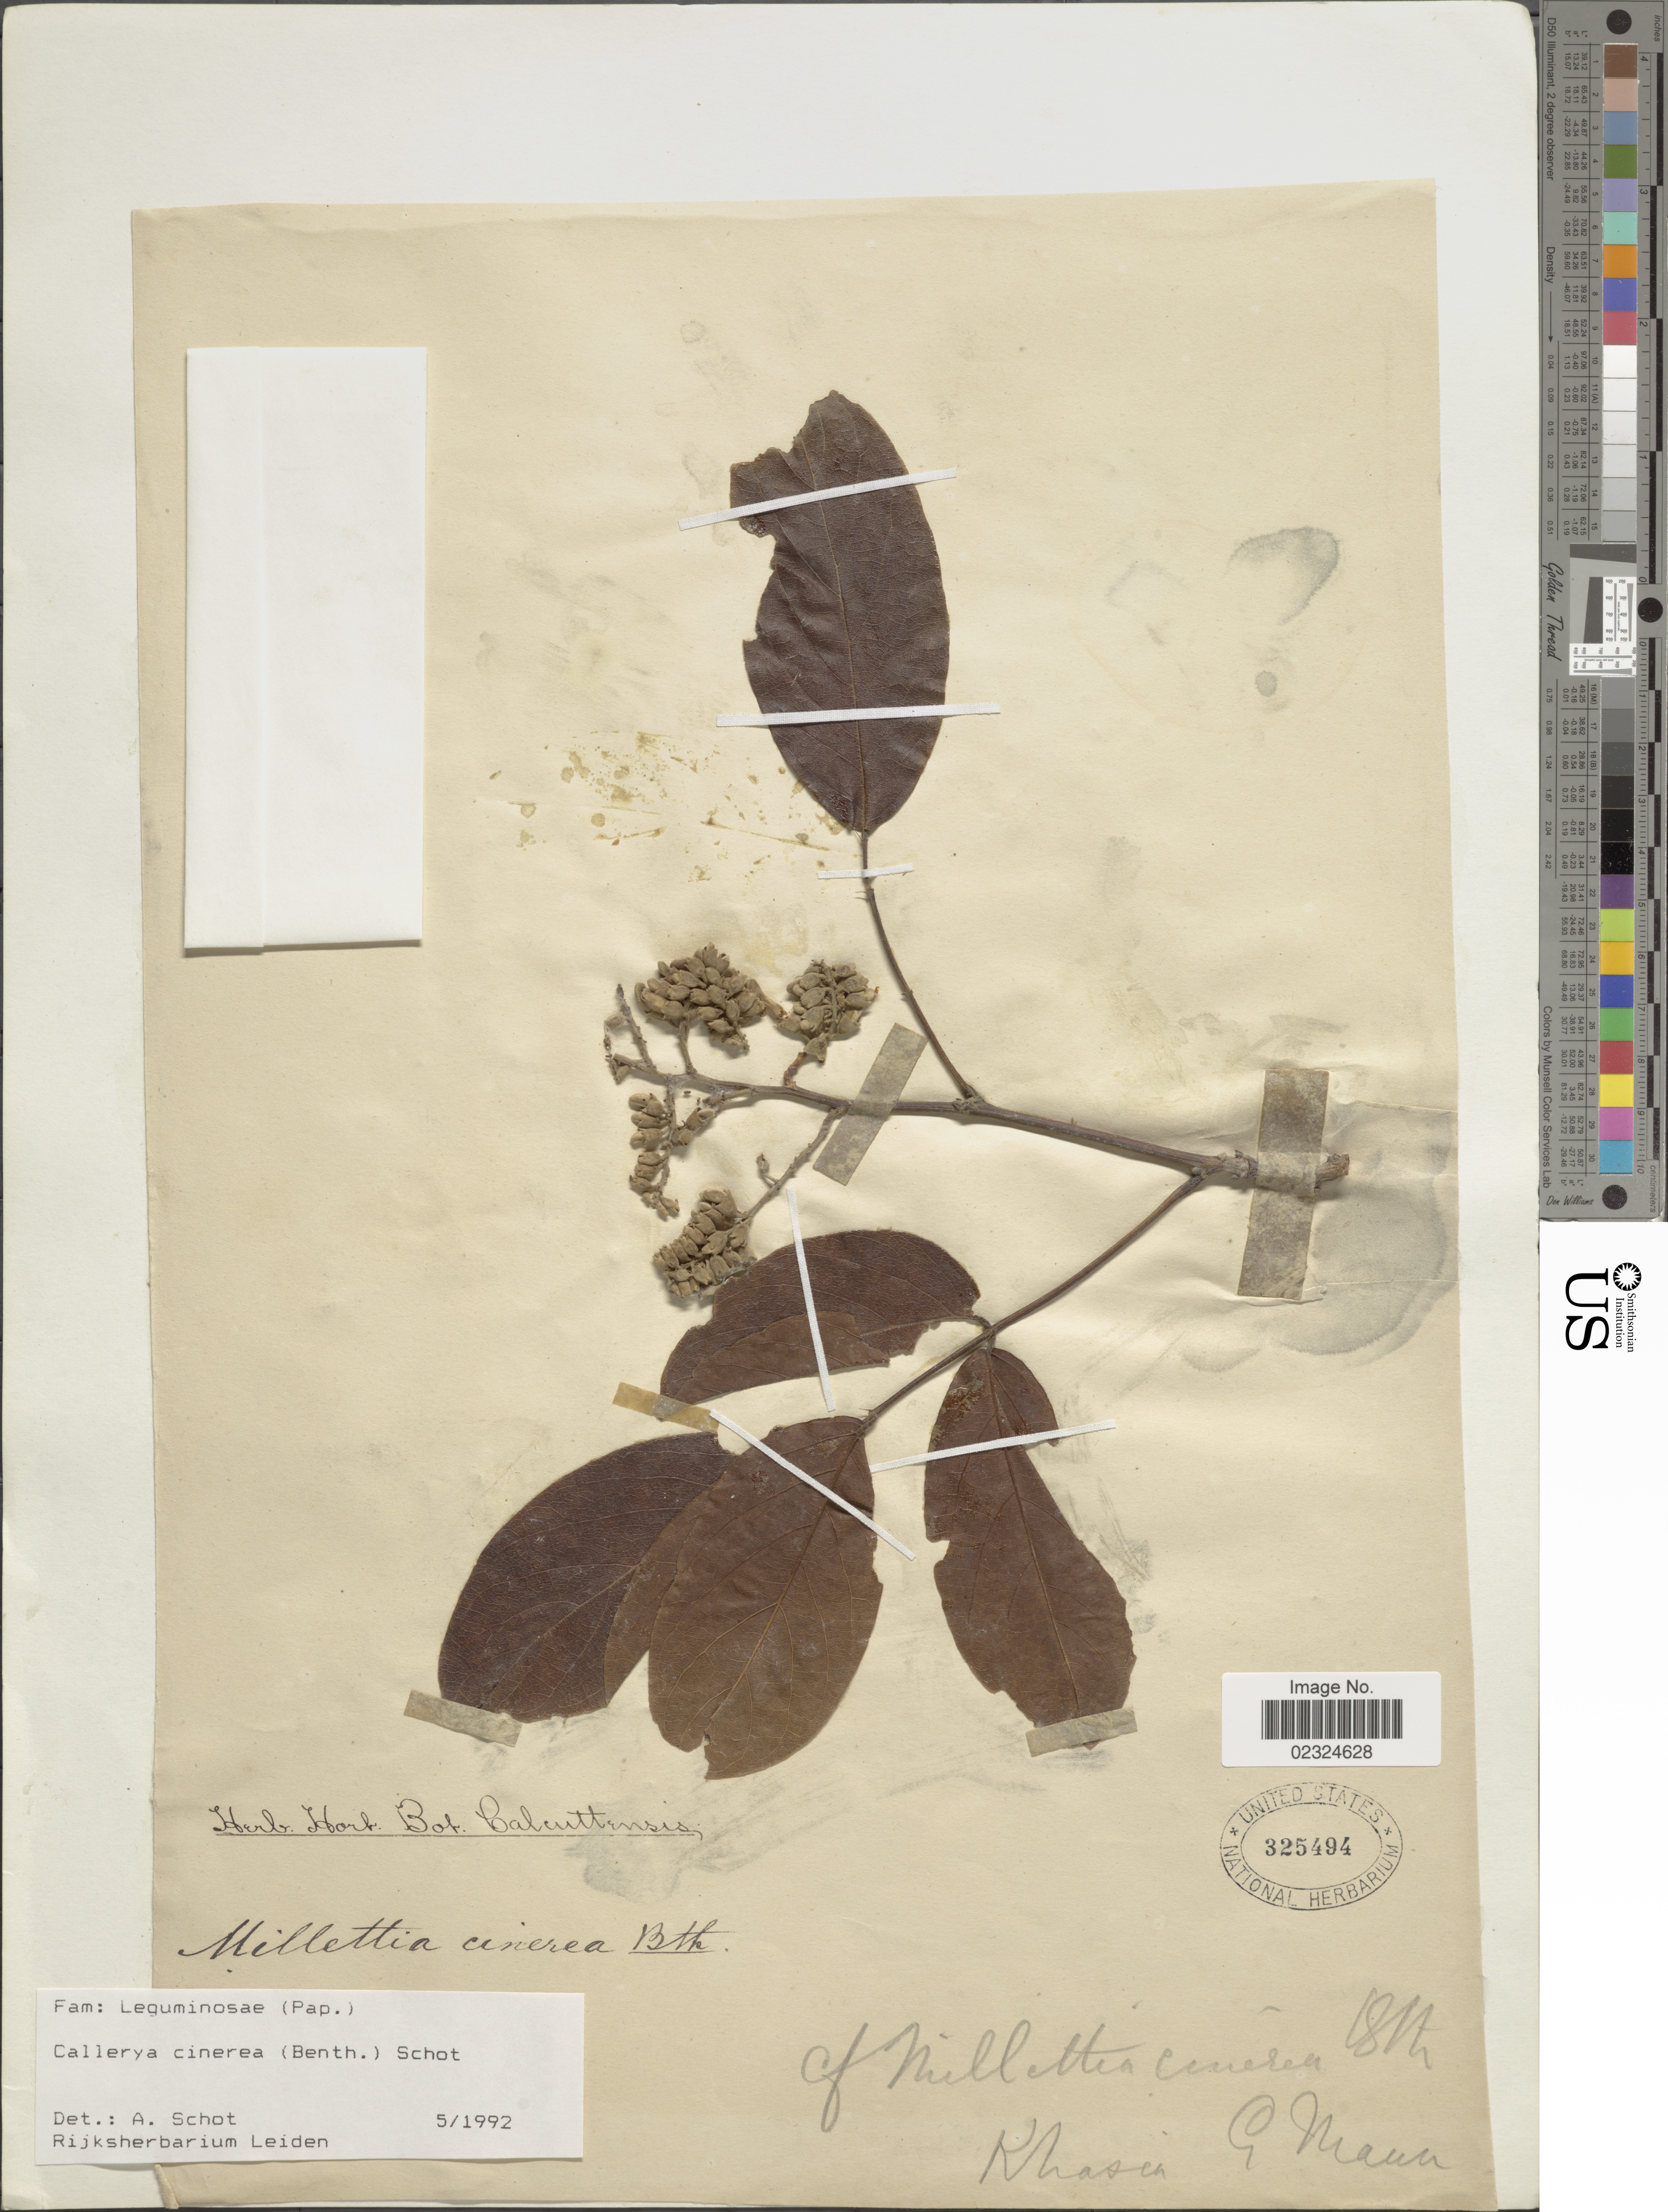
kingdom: Plantae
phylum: Tracheophyta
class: Magnoliopsida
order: Fabales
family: Fabaceae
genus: Callerya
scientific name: Callerya cinerea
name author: (Benth.) Schot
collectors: G. Mann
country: India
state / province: Meghalaya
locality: Khasia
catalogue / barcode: US 325494